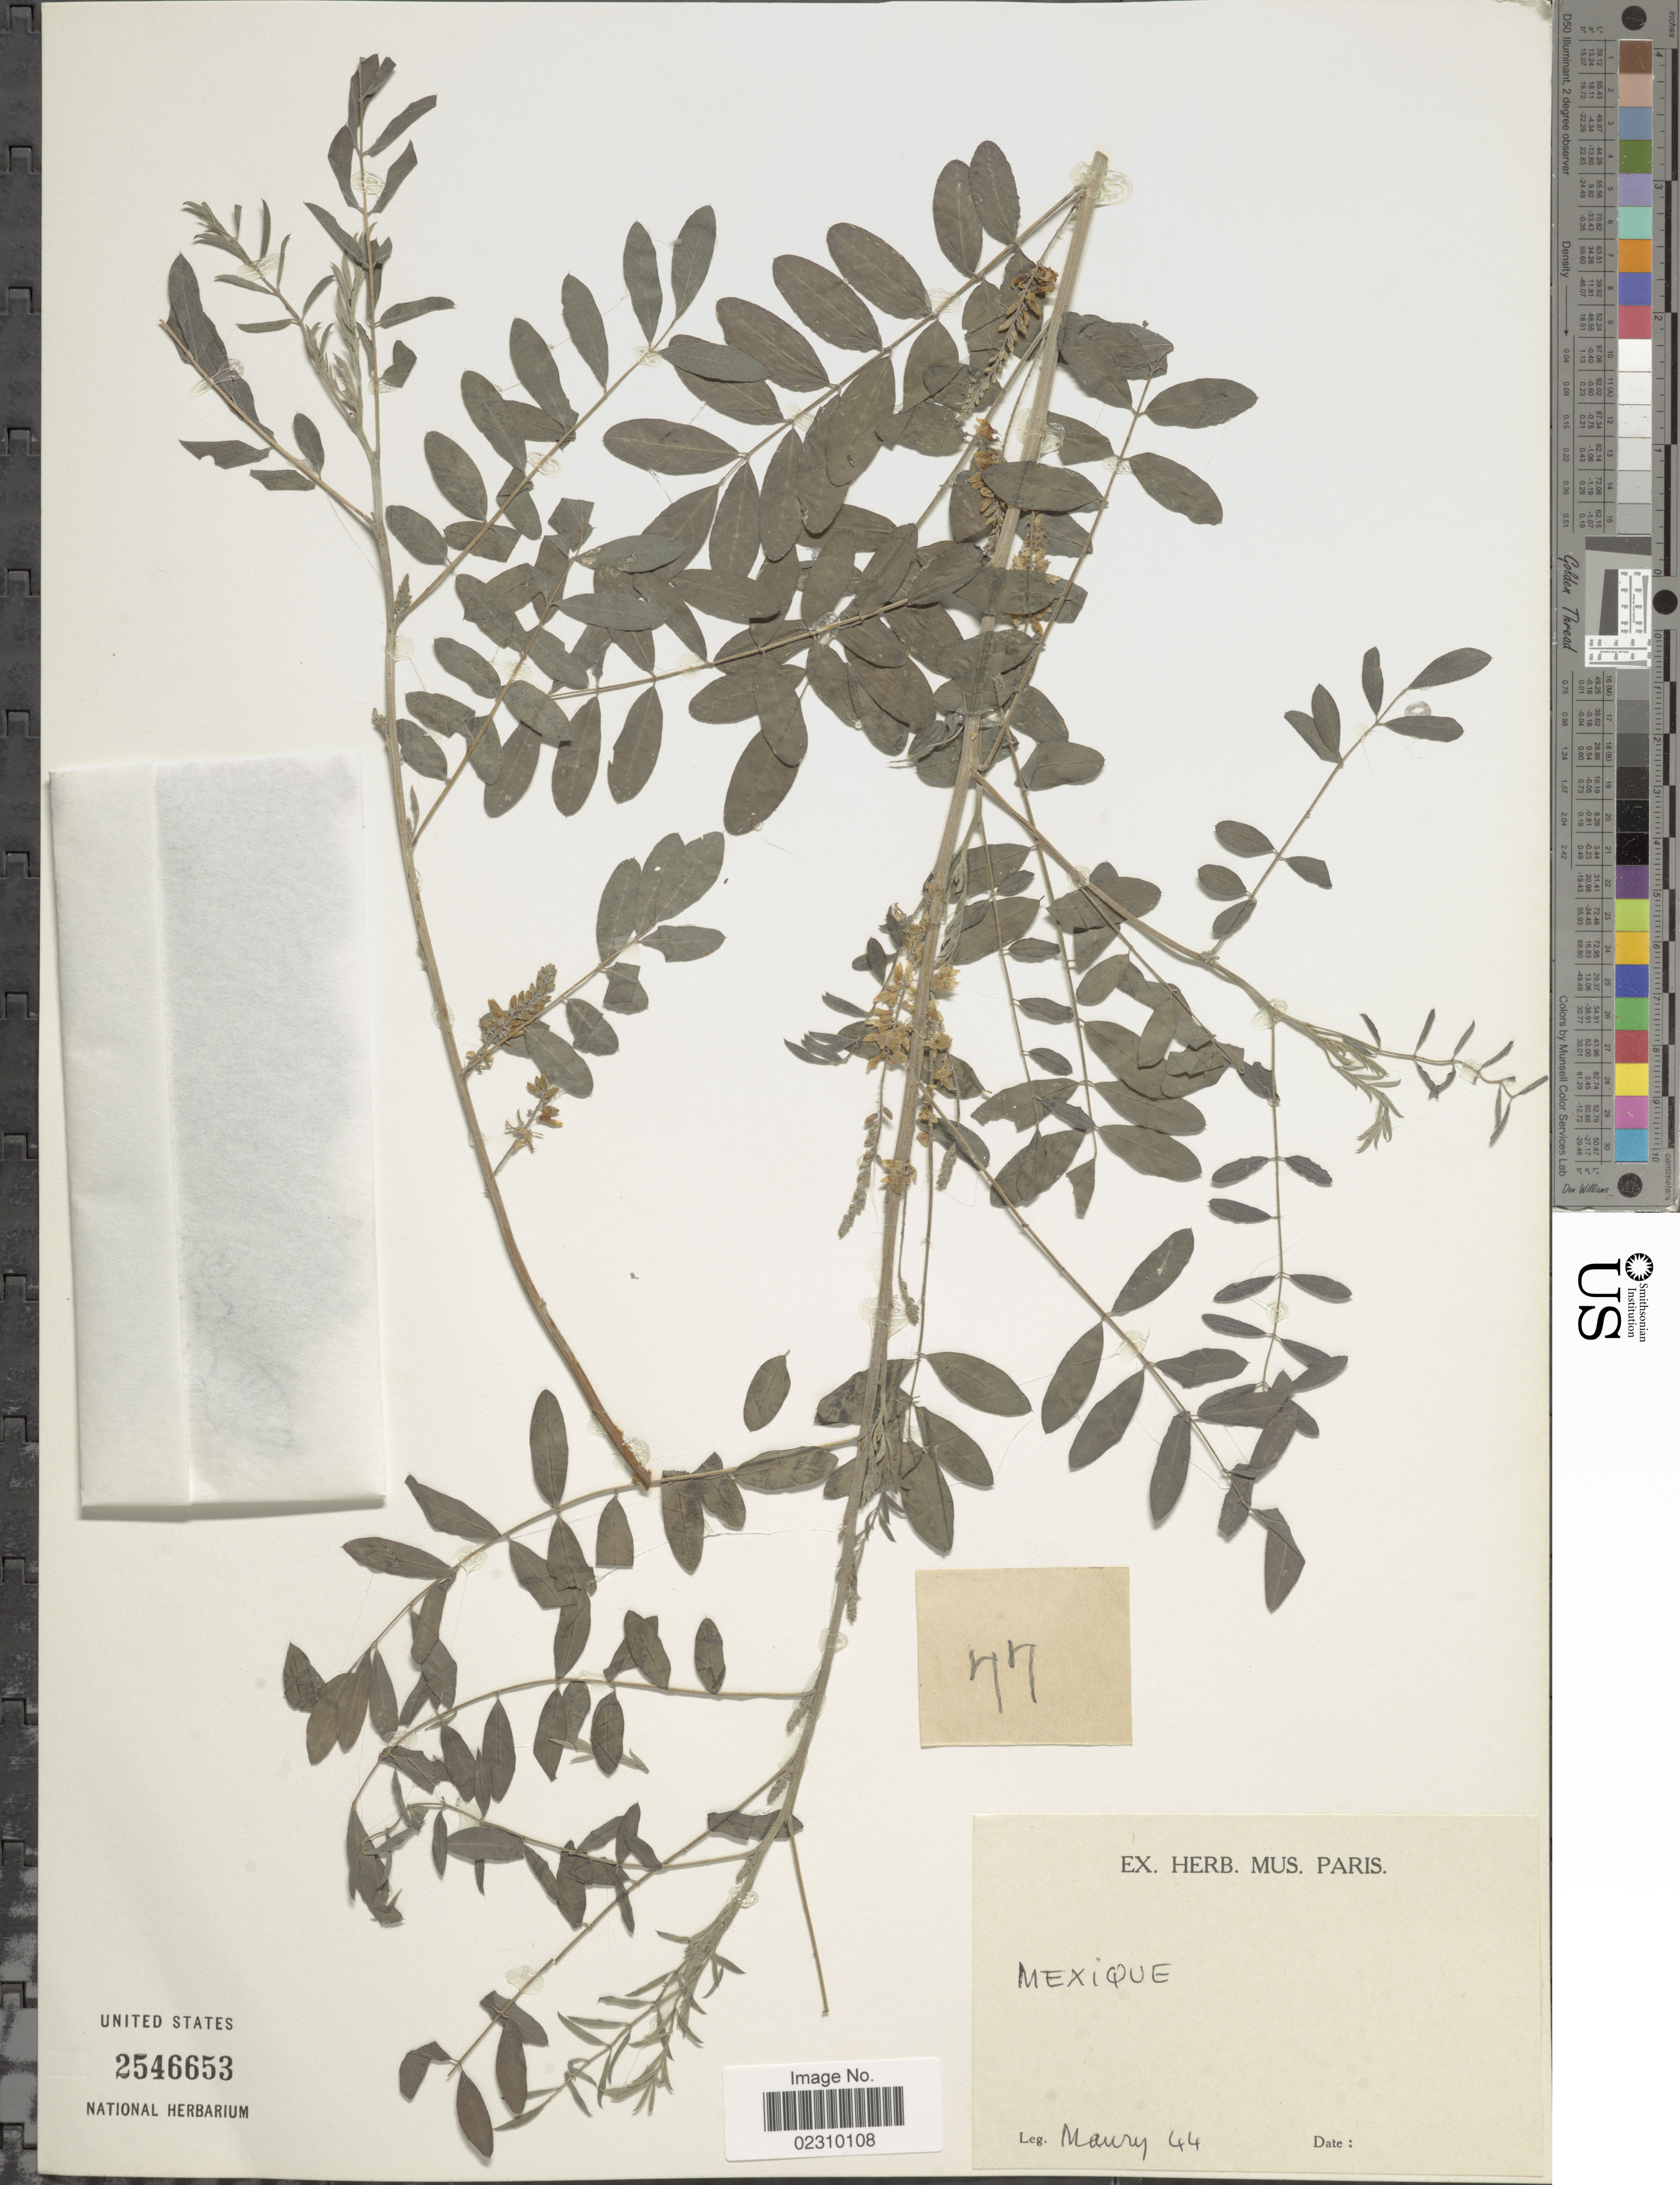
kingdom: Plantae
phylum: Tracheophyta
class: Magnoliopsida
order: Fabales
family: Fabaceae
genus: Indigofera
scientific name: Indigofera sp.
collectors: Maury, --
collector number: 44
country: Mexico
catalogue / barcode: US 2546653